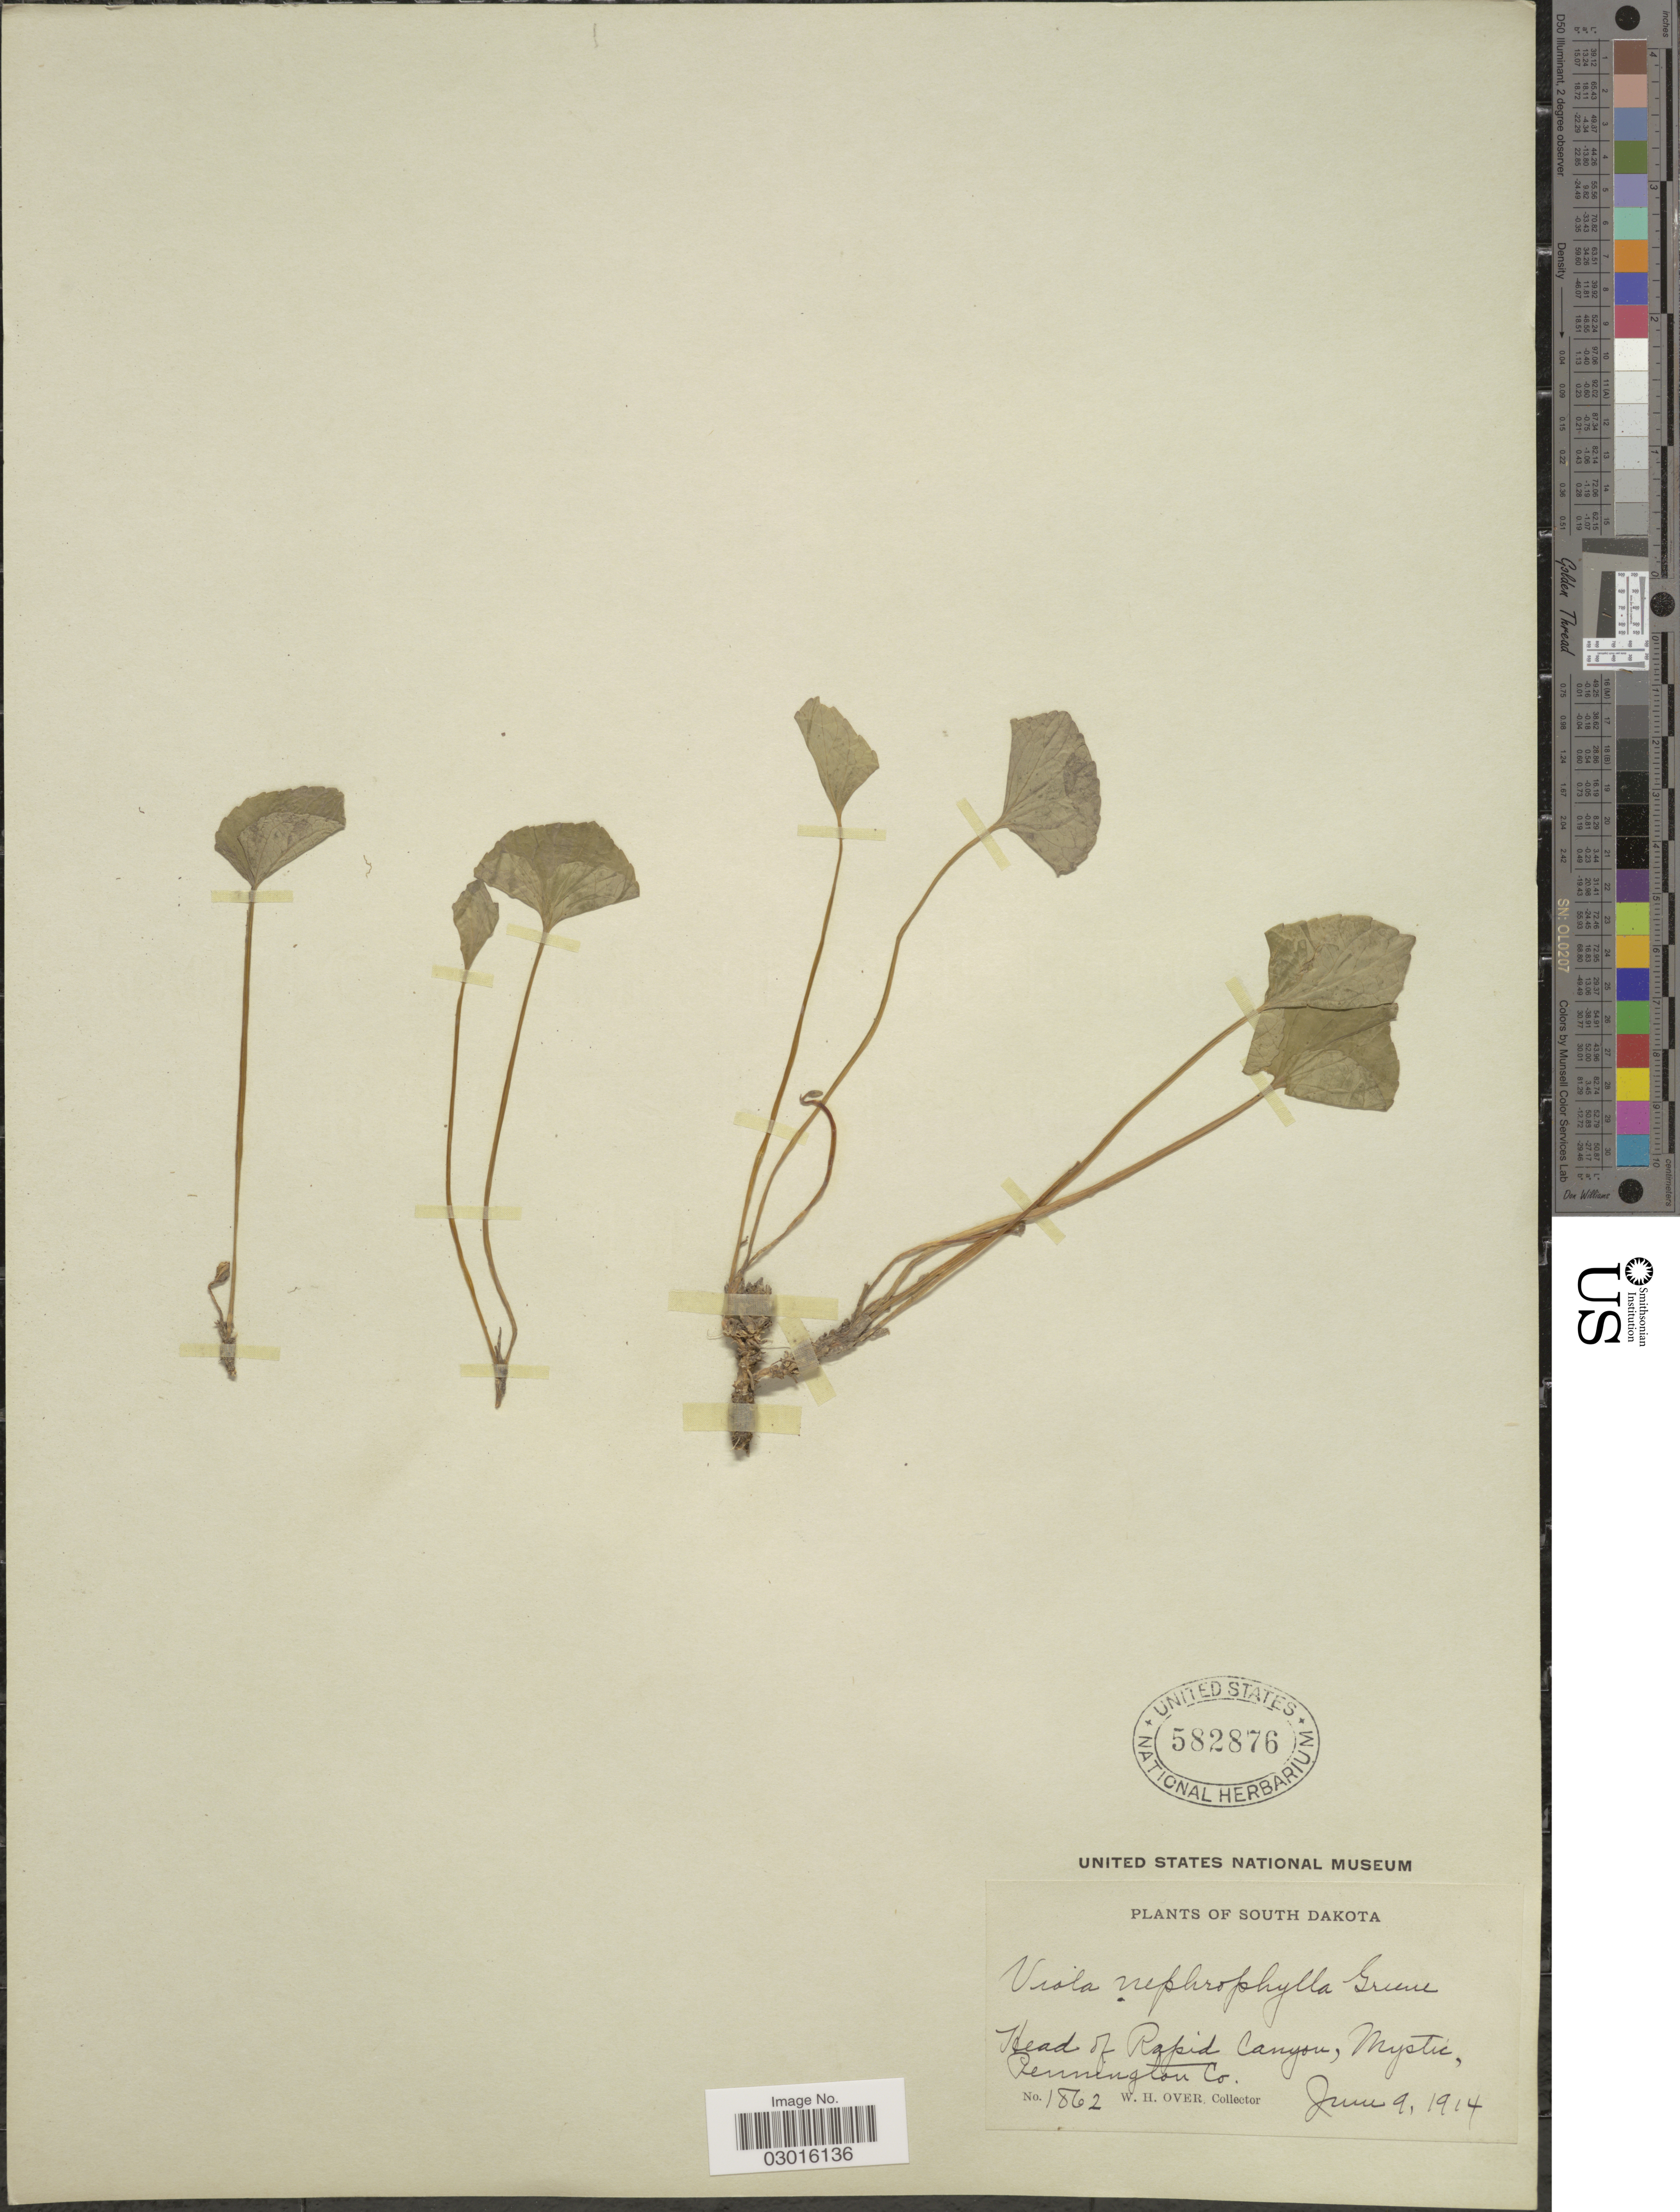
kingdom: Plantae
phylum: Tracheophyta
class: Magnoliopsida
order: Malpighiales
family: Violaceae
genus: Viola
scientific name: Viola nephrophylla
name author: Greene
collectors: W. Over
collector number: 1862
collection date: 1914-06-09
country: United States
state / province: South Dakota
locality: Head of Rapid Canyon, Mystic, Pennington Co.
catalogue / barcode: US 582876